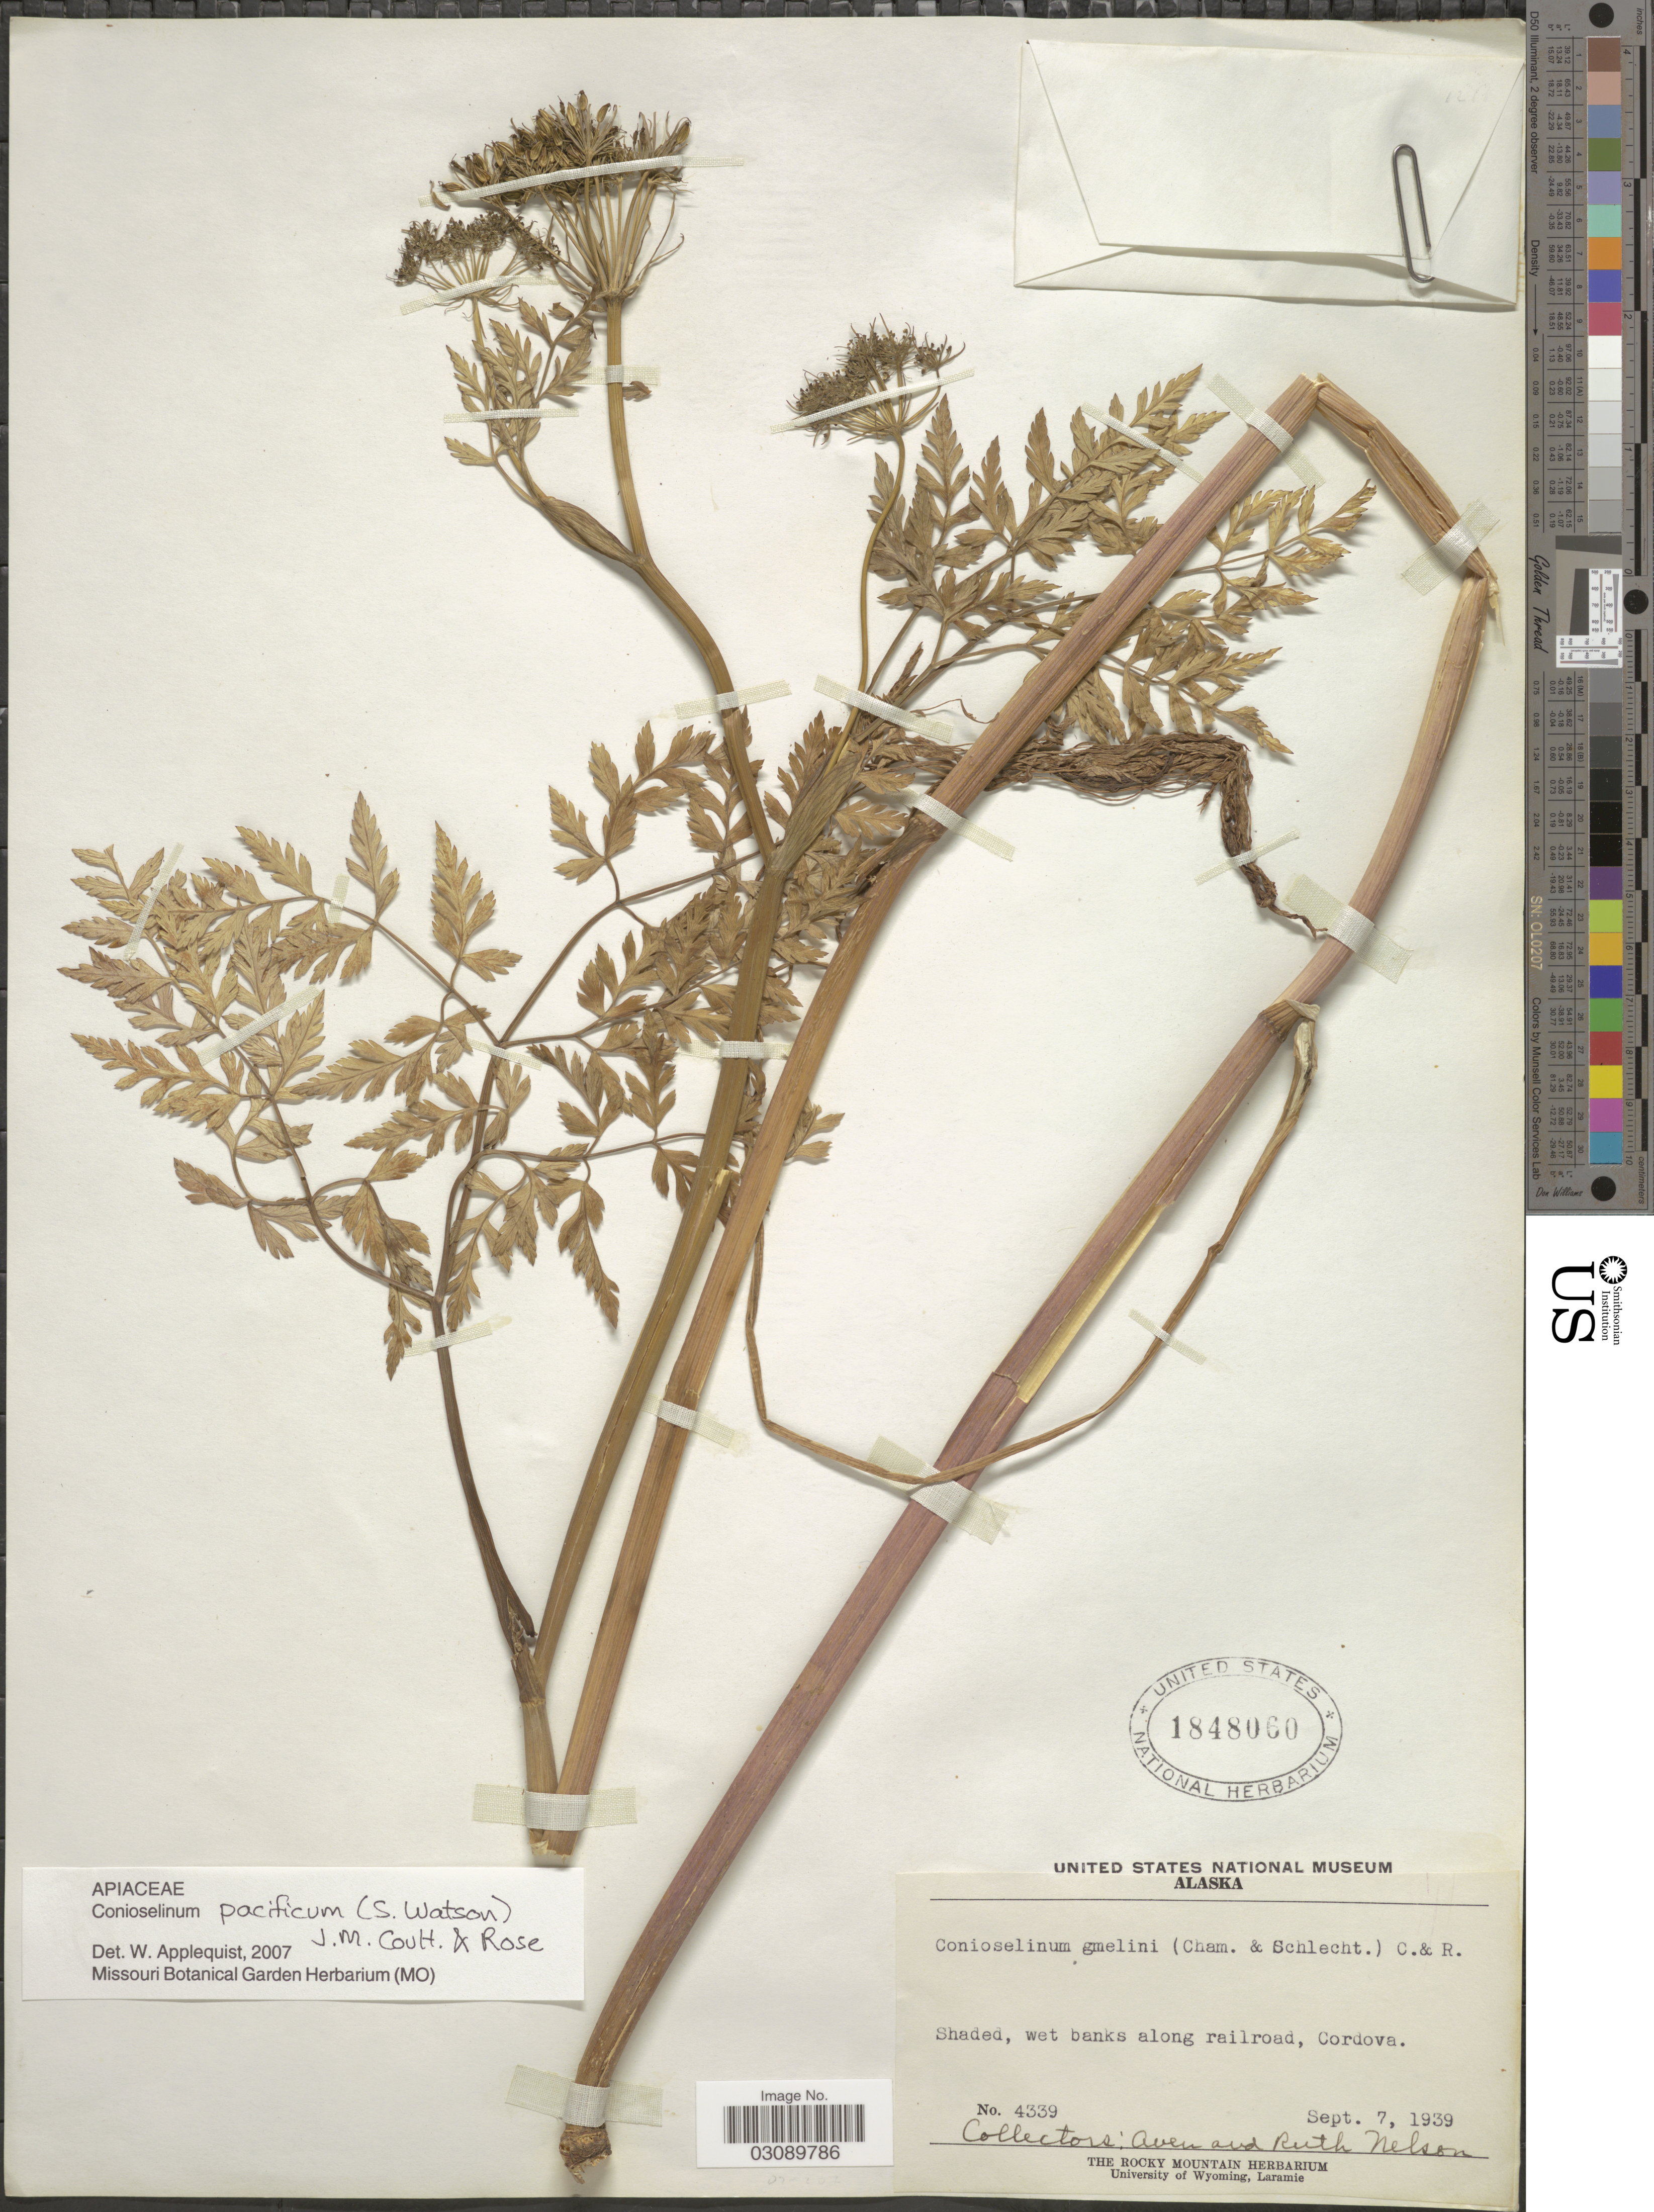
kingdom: Plantae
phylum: Tracheophyta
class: Magnoliopsida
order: Apiales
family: Apiaceae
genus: Conioselinum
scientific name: Conioselinum pacificum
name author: (S. Watson) J.M. Coult. & Rose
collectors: A. Nelson & R. A. Nelson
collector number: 4339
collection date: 1939-09-07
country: United States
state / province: Alaska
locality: Shaded, wet banks along railroad, Cordova.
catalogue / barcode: US 1848060